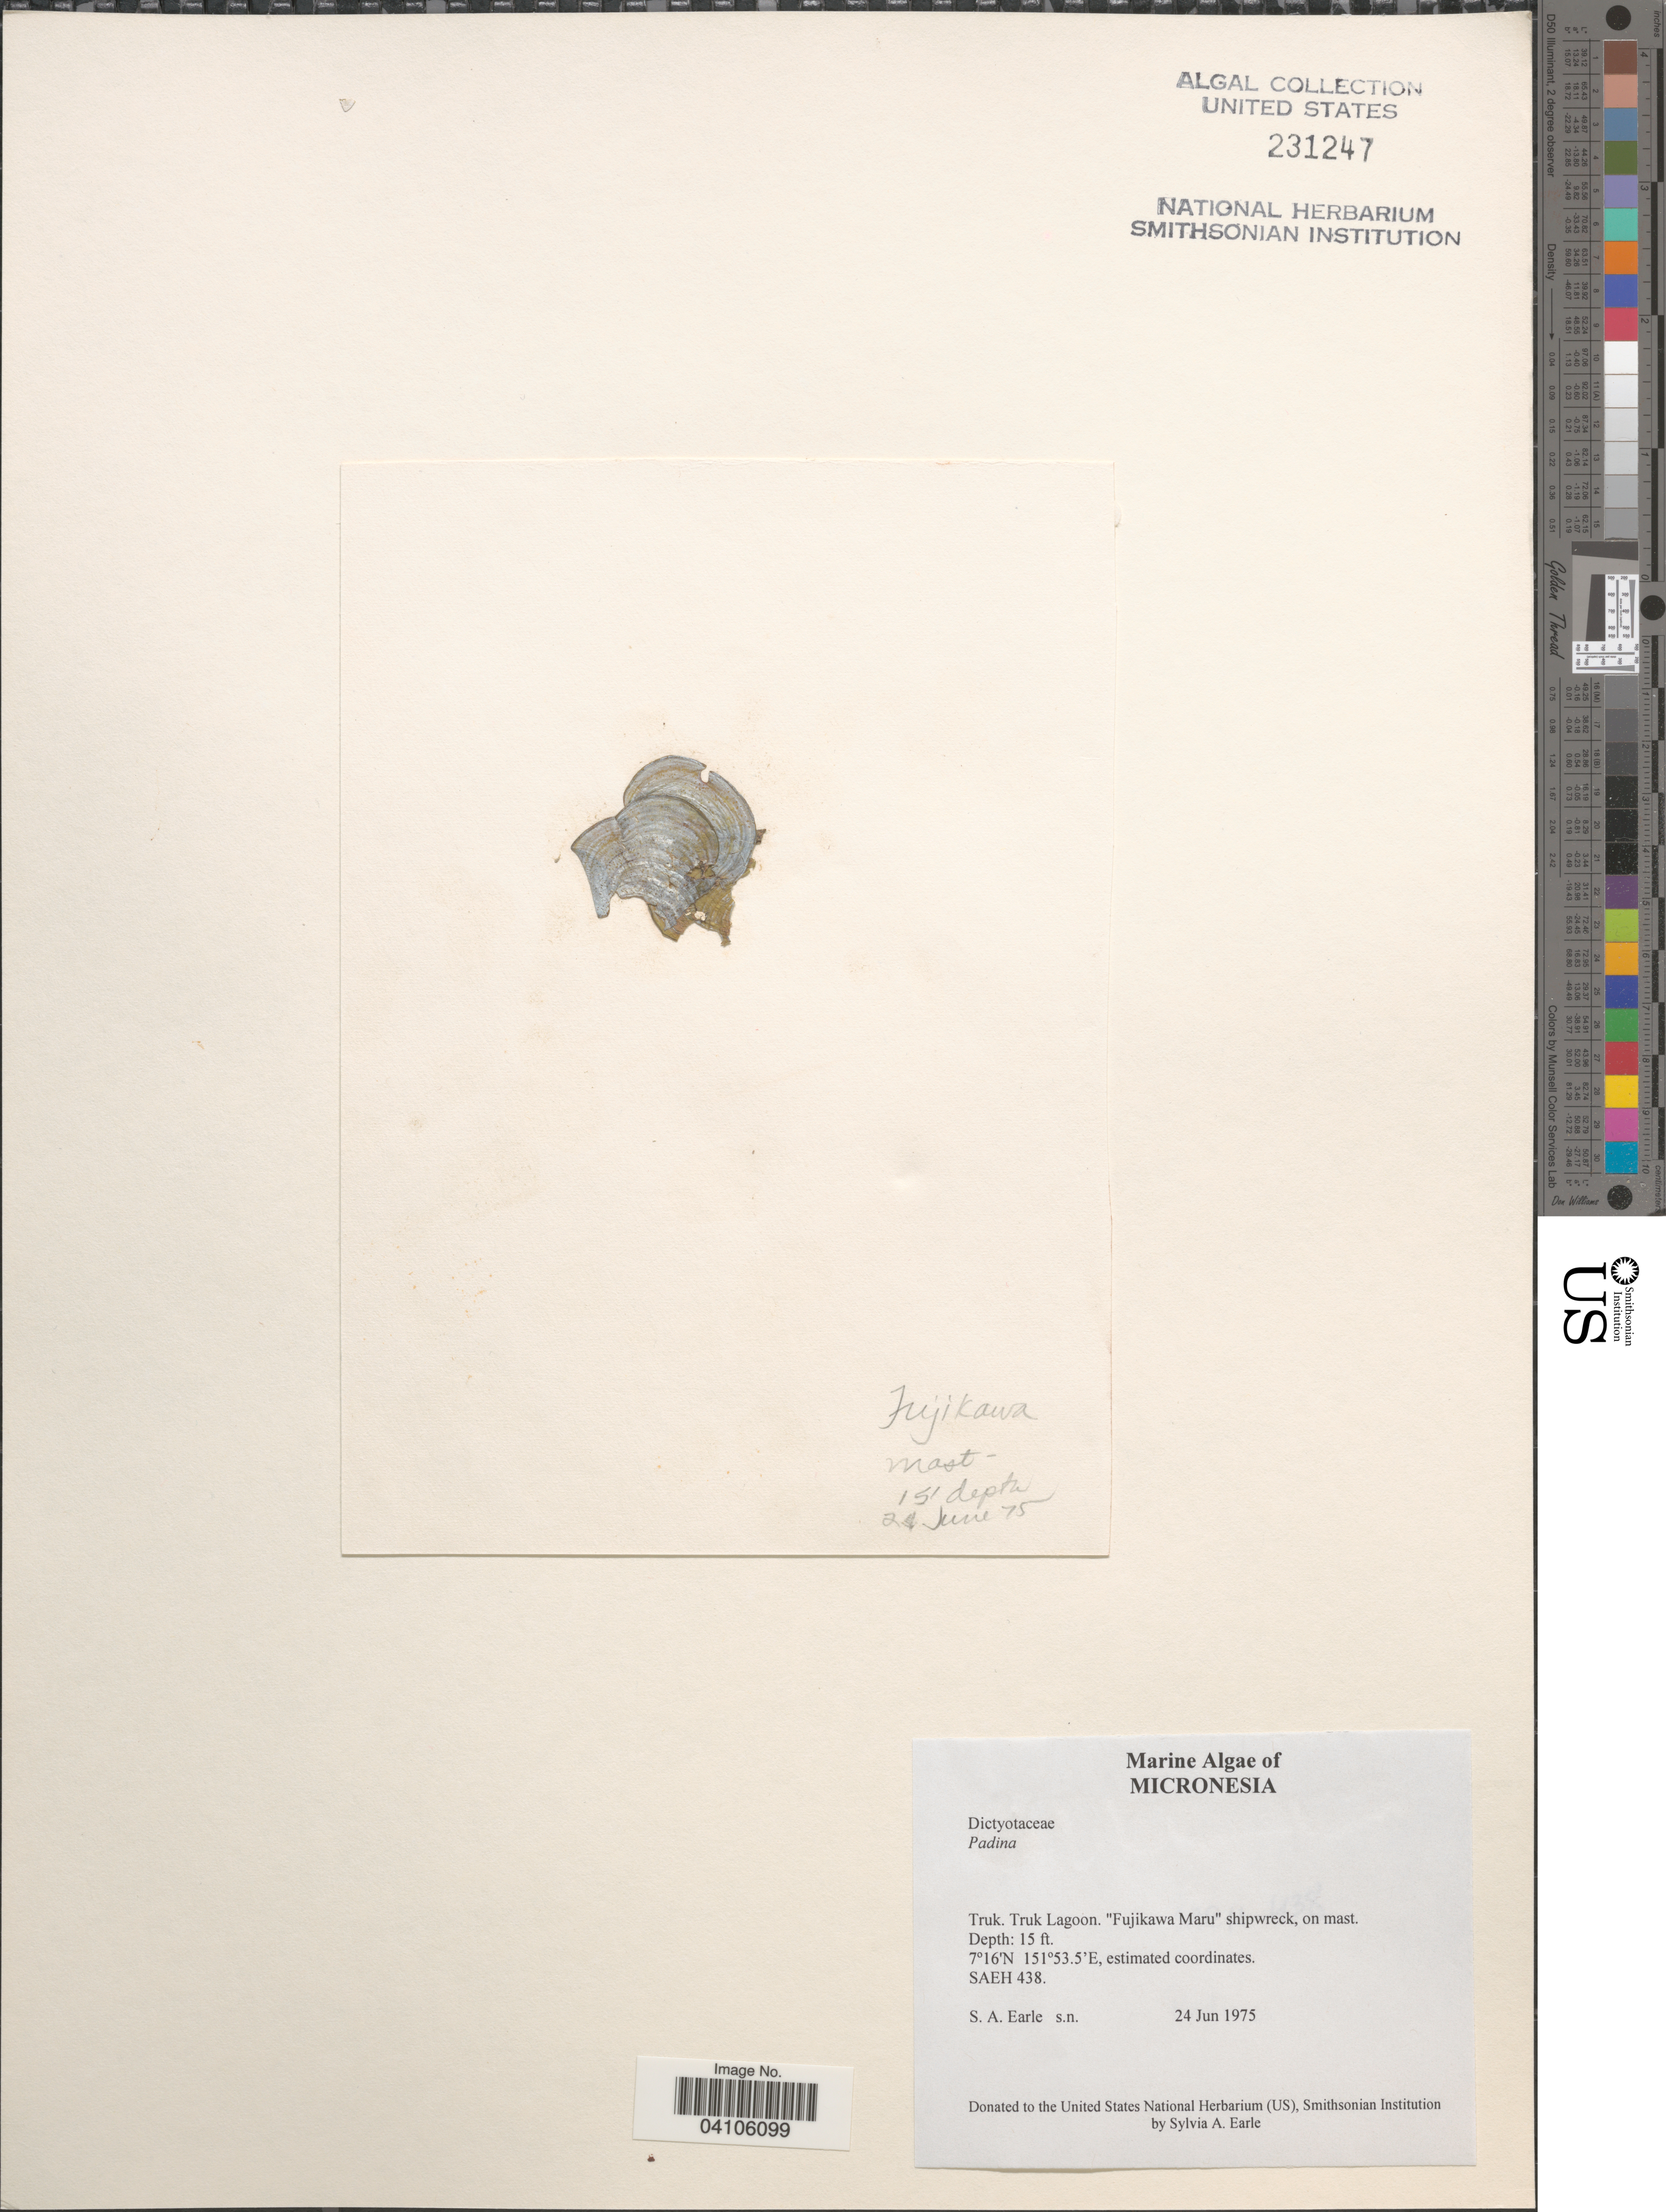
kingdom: Chromista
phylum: Ochrophyta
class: Phaeophyceae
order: Dictyotales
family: Dictyotaceae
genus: Padina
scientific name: Padina sp.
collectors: S. A. Earle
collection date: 1975-06-24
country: Micronesia, Federated States of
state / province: Truk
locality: Micronesia. Truk Lagoon. "Fujikawa Maru" shipwreck, on mast.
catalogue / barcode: US 231247